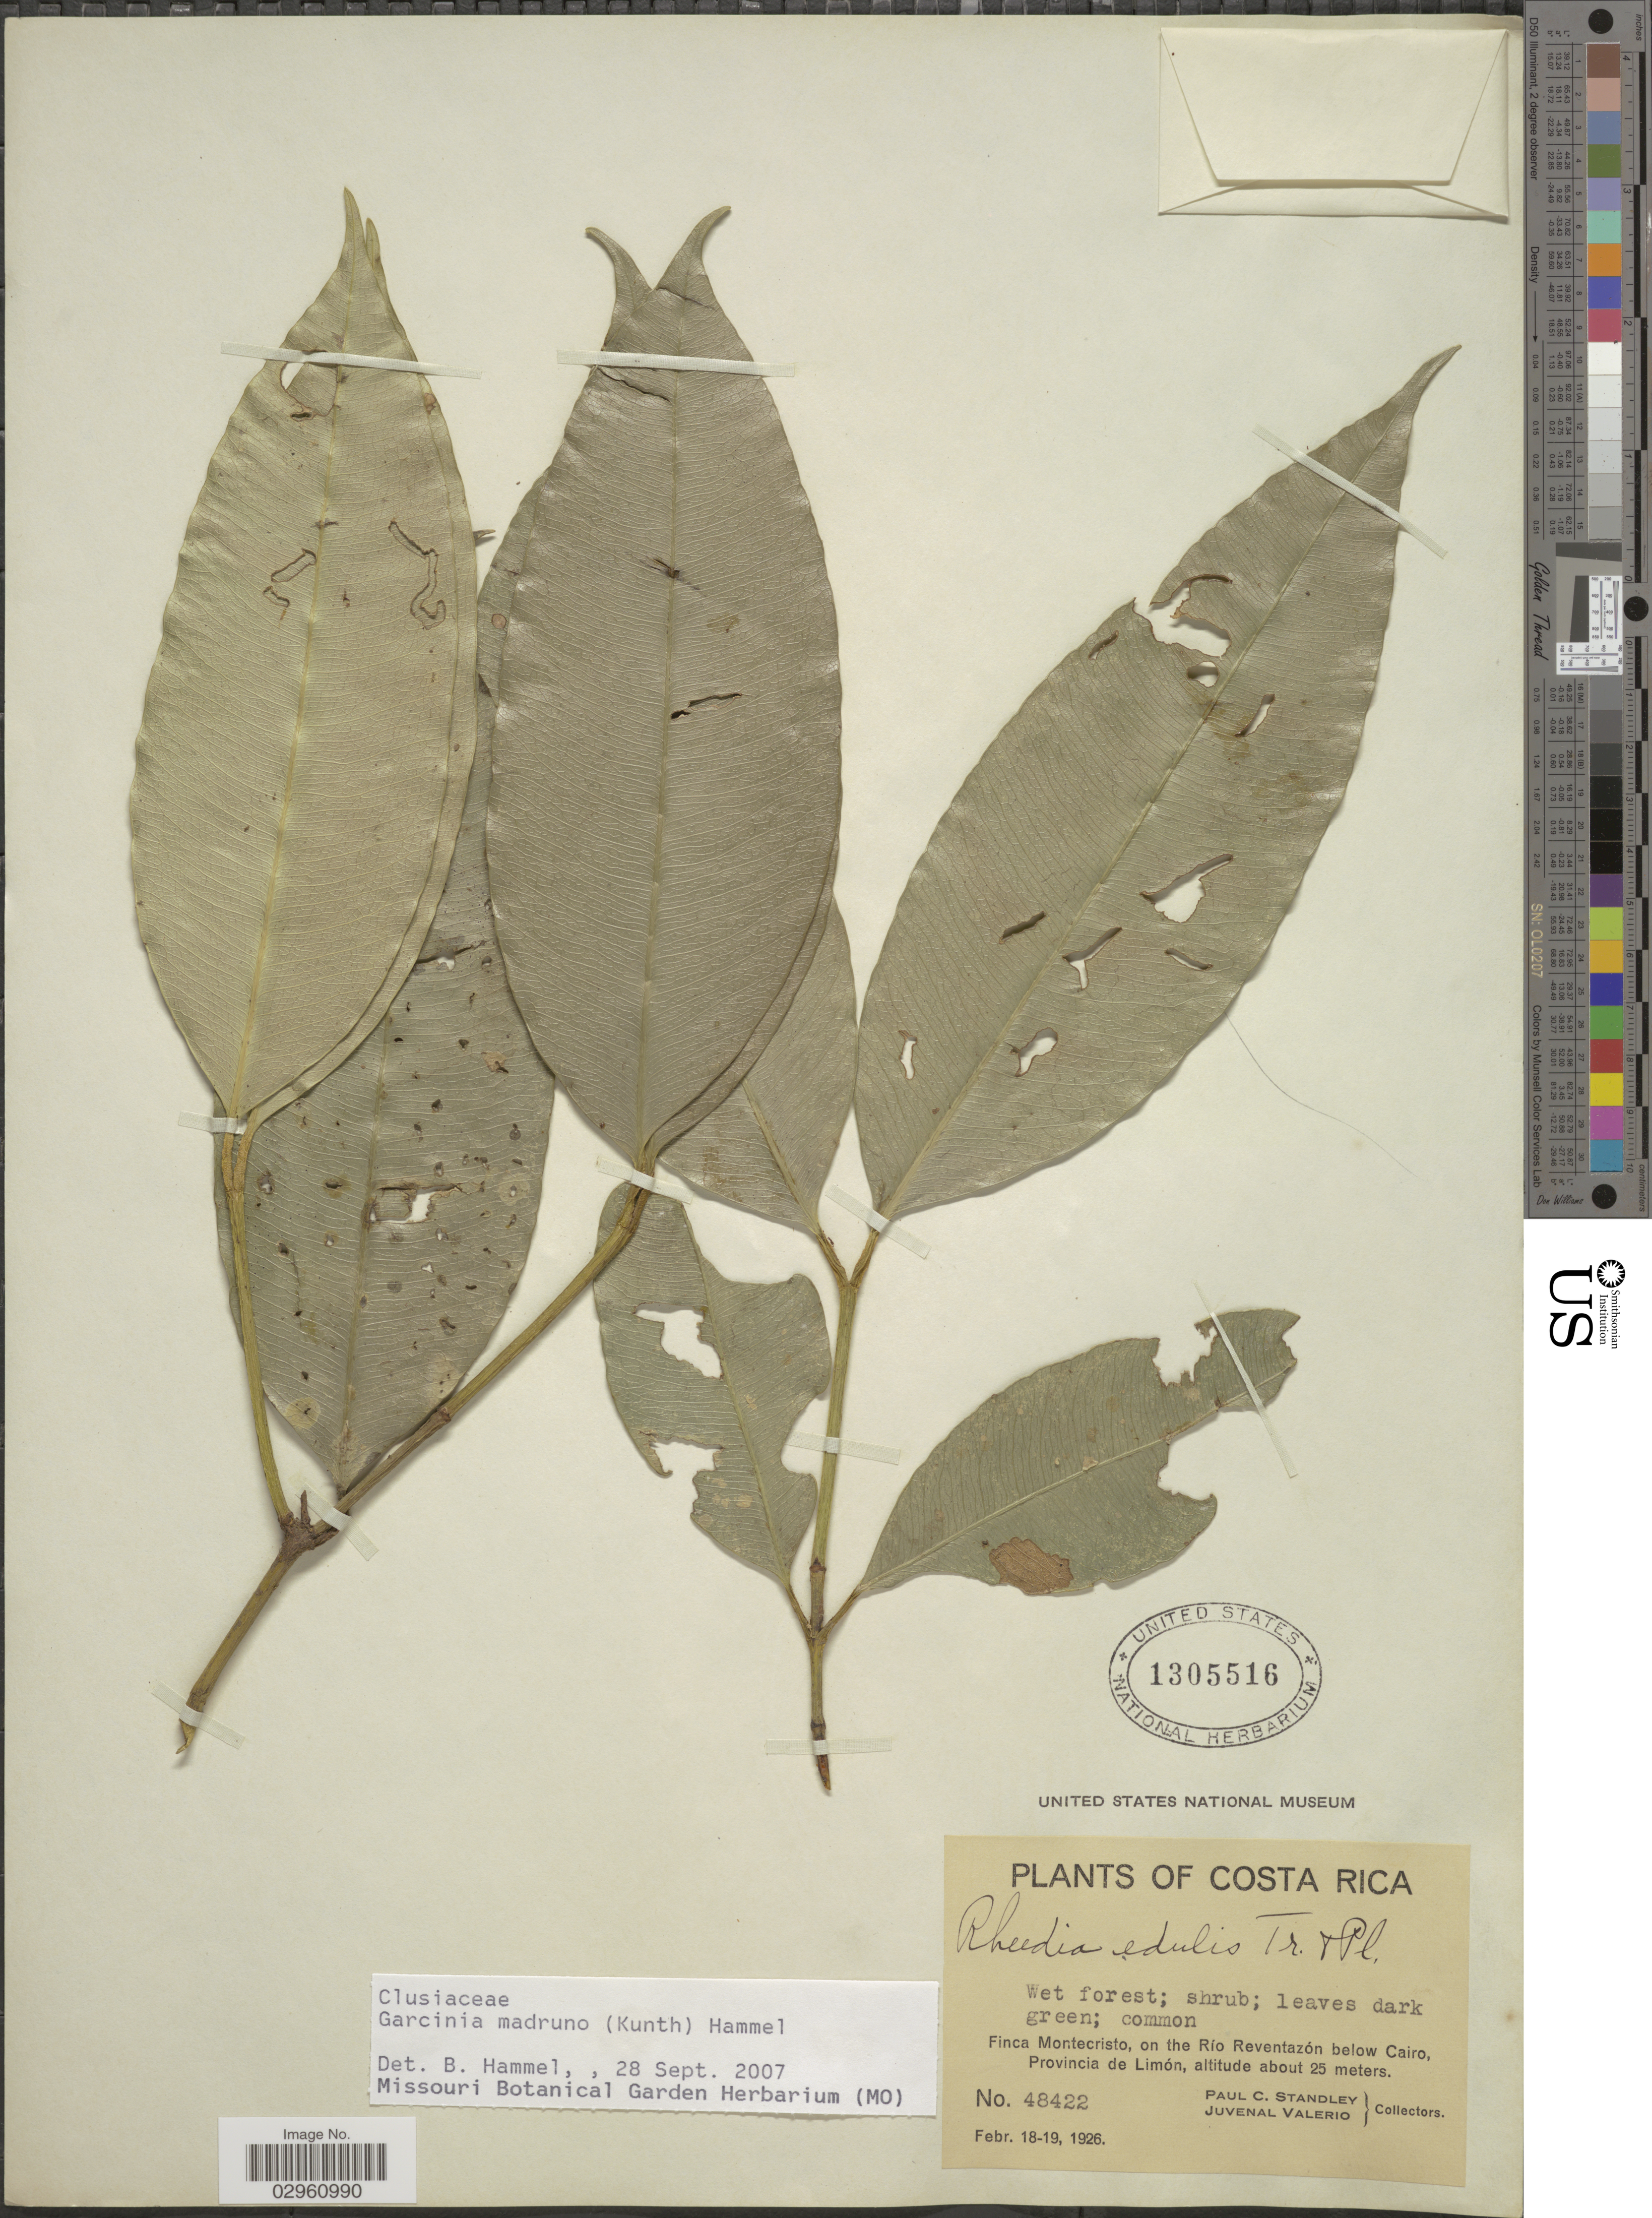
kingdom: Plantae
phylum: Tracheophyta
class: Magnoliopsida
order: Malpighiales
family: Clusiaceae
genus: Garcinia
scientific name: Garcinia madruno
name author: (Kunth) Hammel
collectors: P. C. Standley & J. Valerio R.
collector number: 48422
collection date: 1926-02-18/1926-02-19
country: Costa Rica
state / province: Limón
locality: Finca Montecristo, on the Río Reventazón below Cairo, Provincia de Limón.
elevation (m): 25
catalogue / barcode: US 1305516